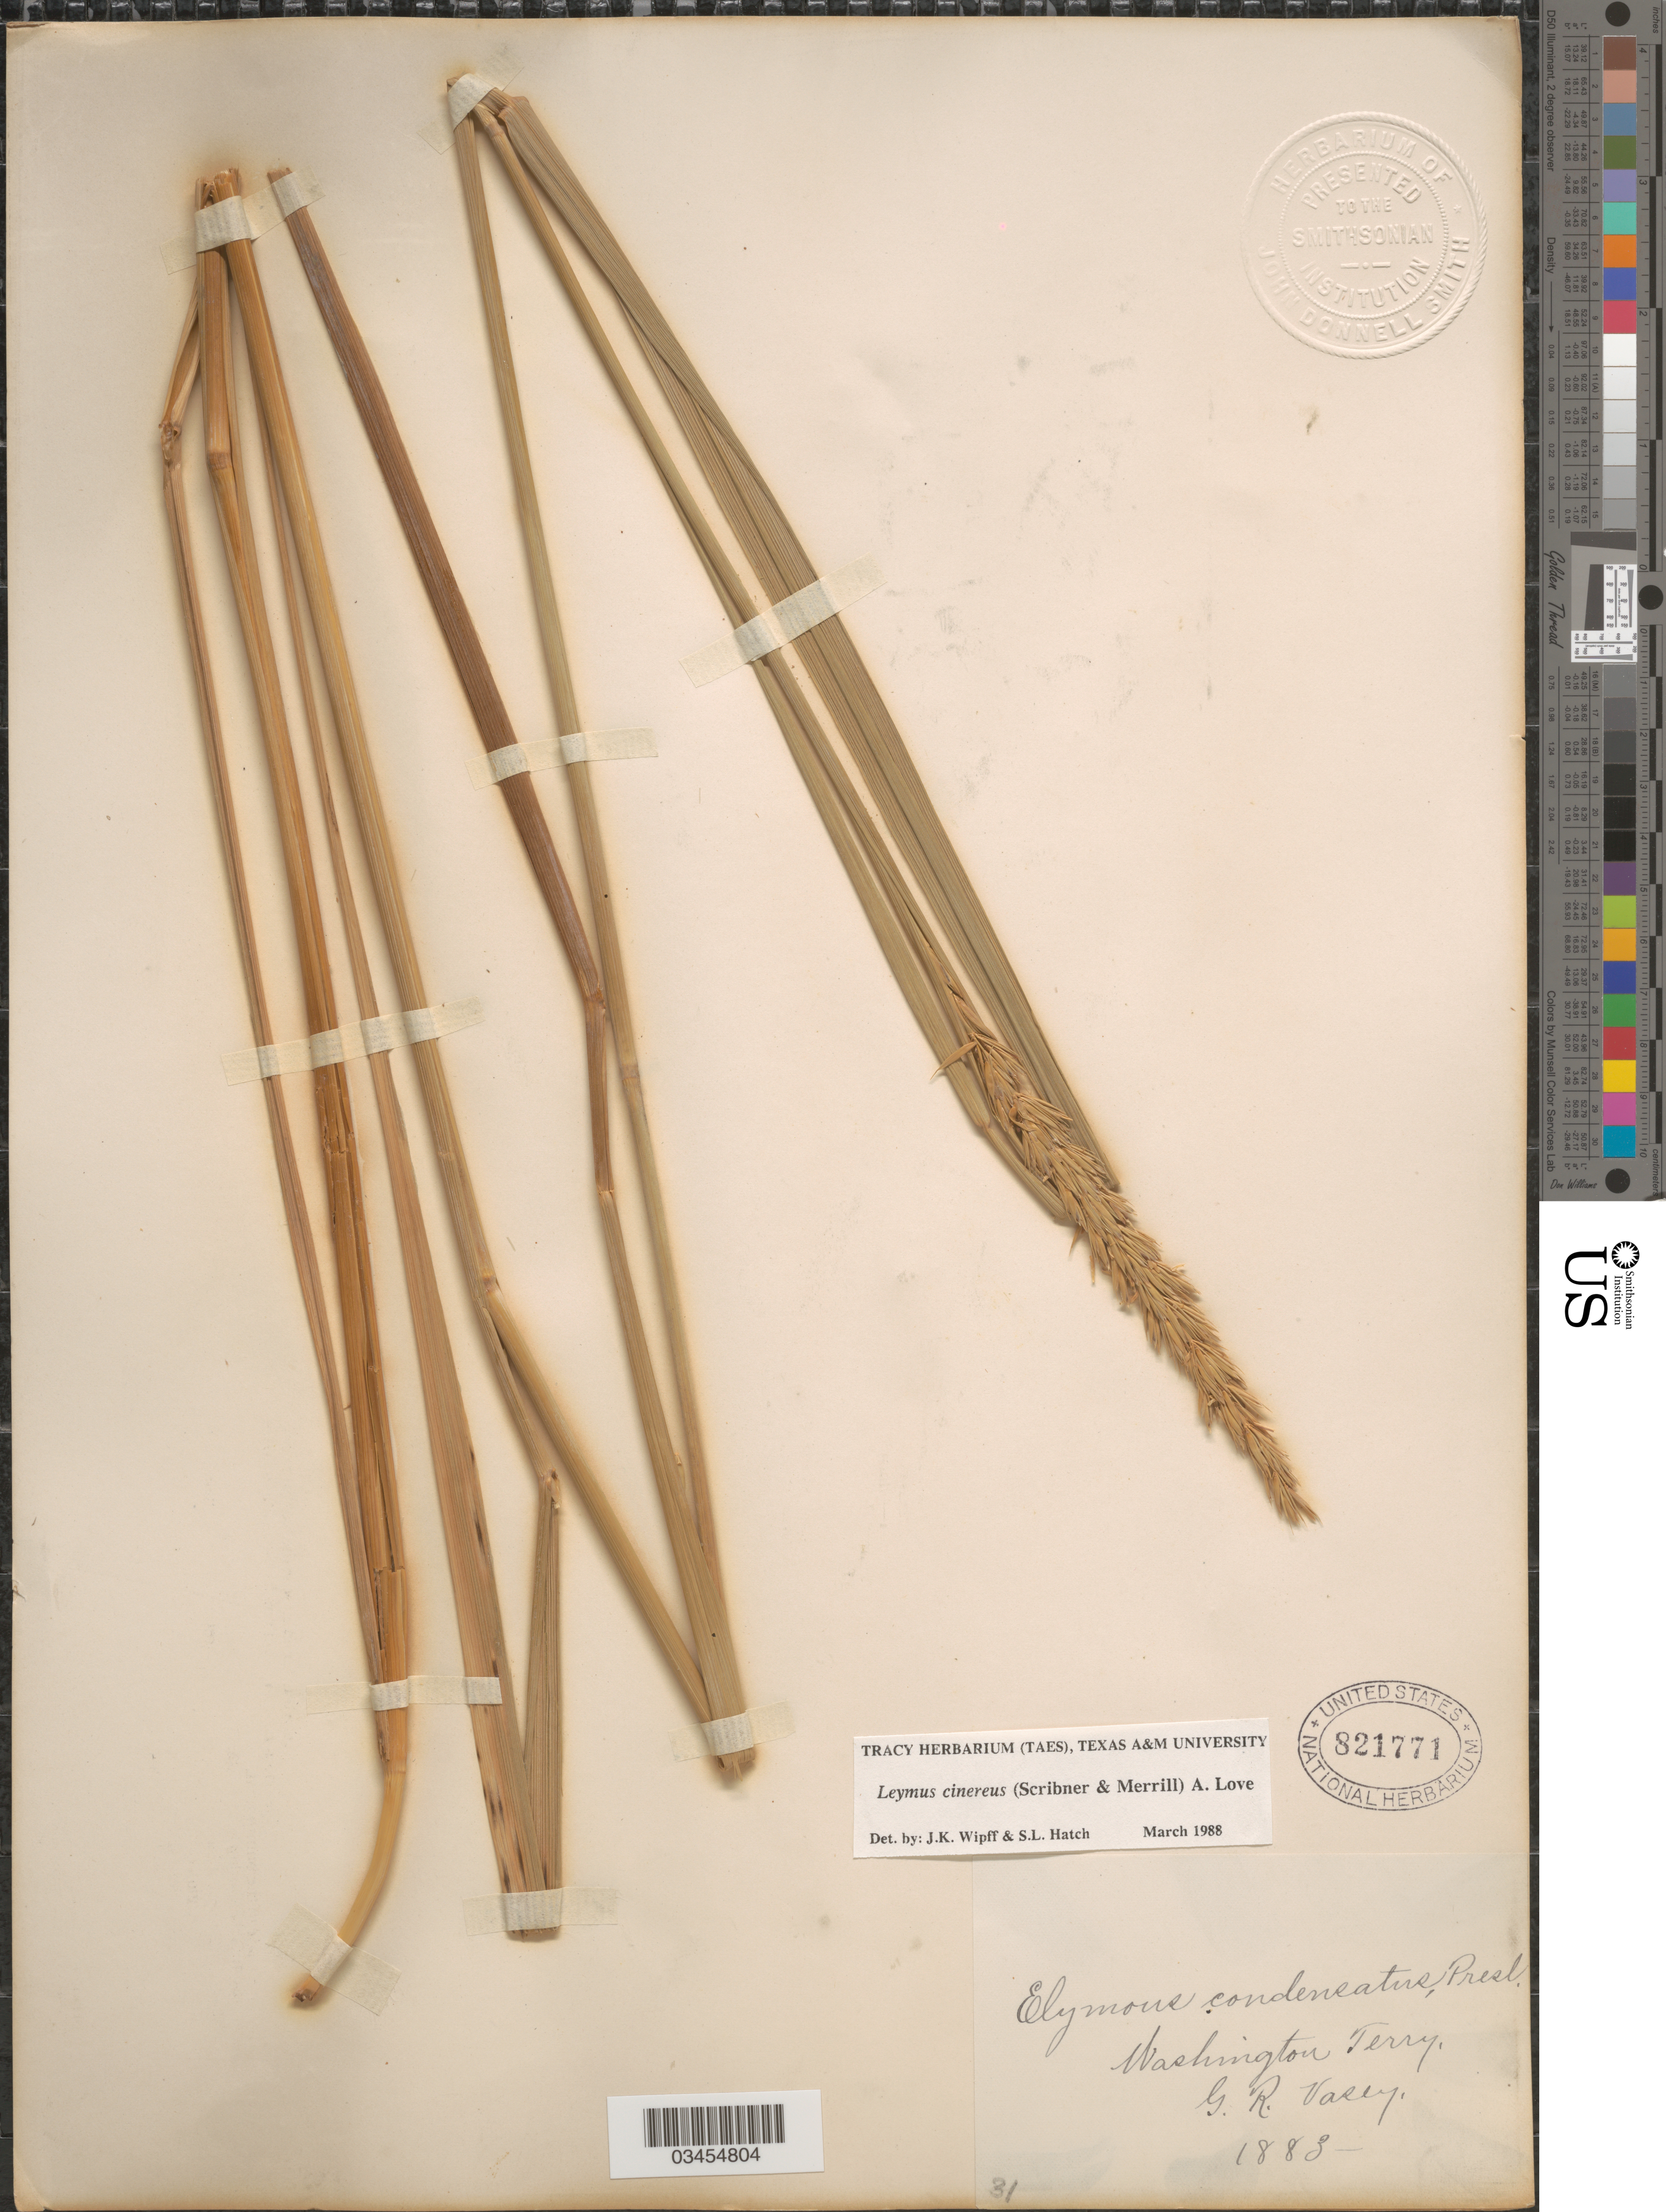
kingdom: Plantae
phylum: Tracheophyta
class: Liliopsida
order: Poales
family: Poaceae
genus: Leymus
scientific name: Leymus cinereus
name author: (Scribn. & Merr.) Á. Löve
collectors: G. R. Vasey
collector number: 31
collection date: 1883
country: United States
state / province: Washington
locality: Washington Terry.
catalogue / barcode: US 821771